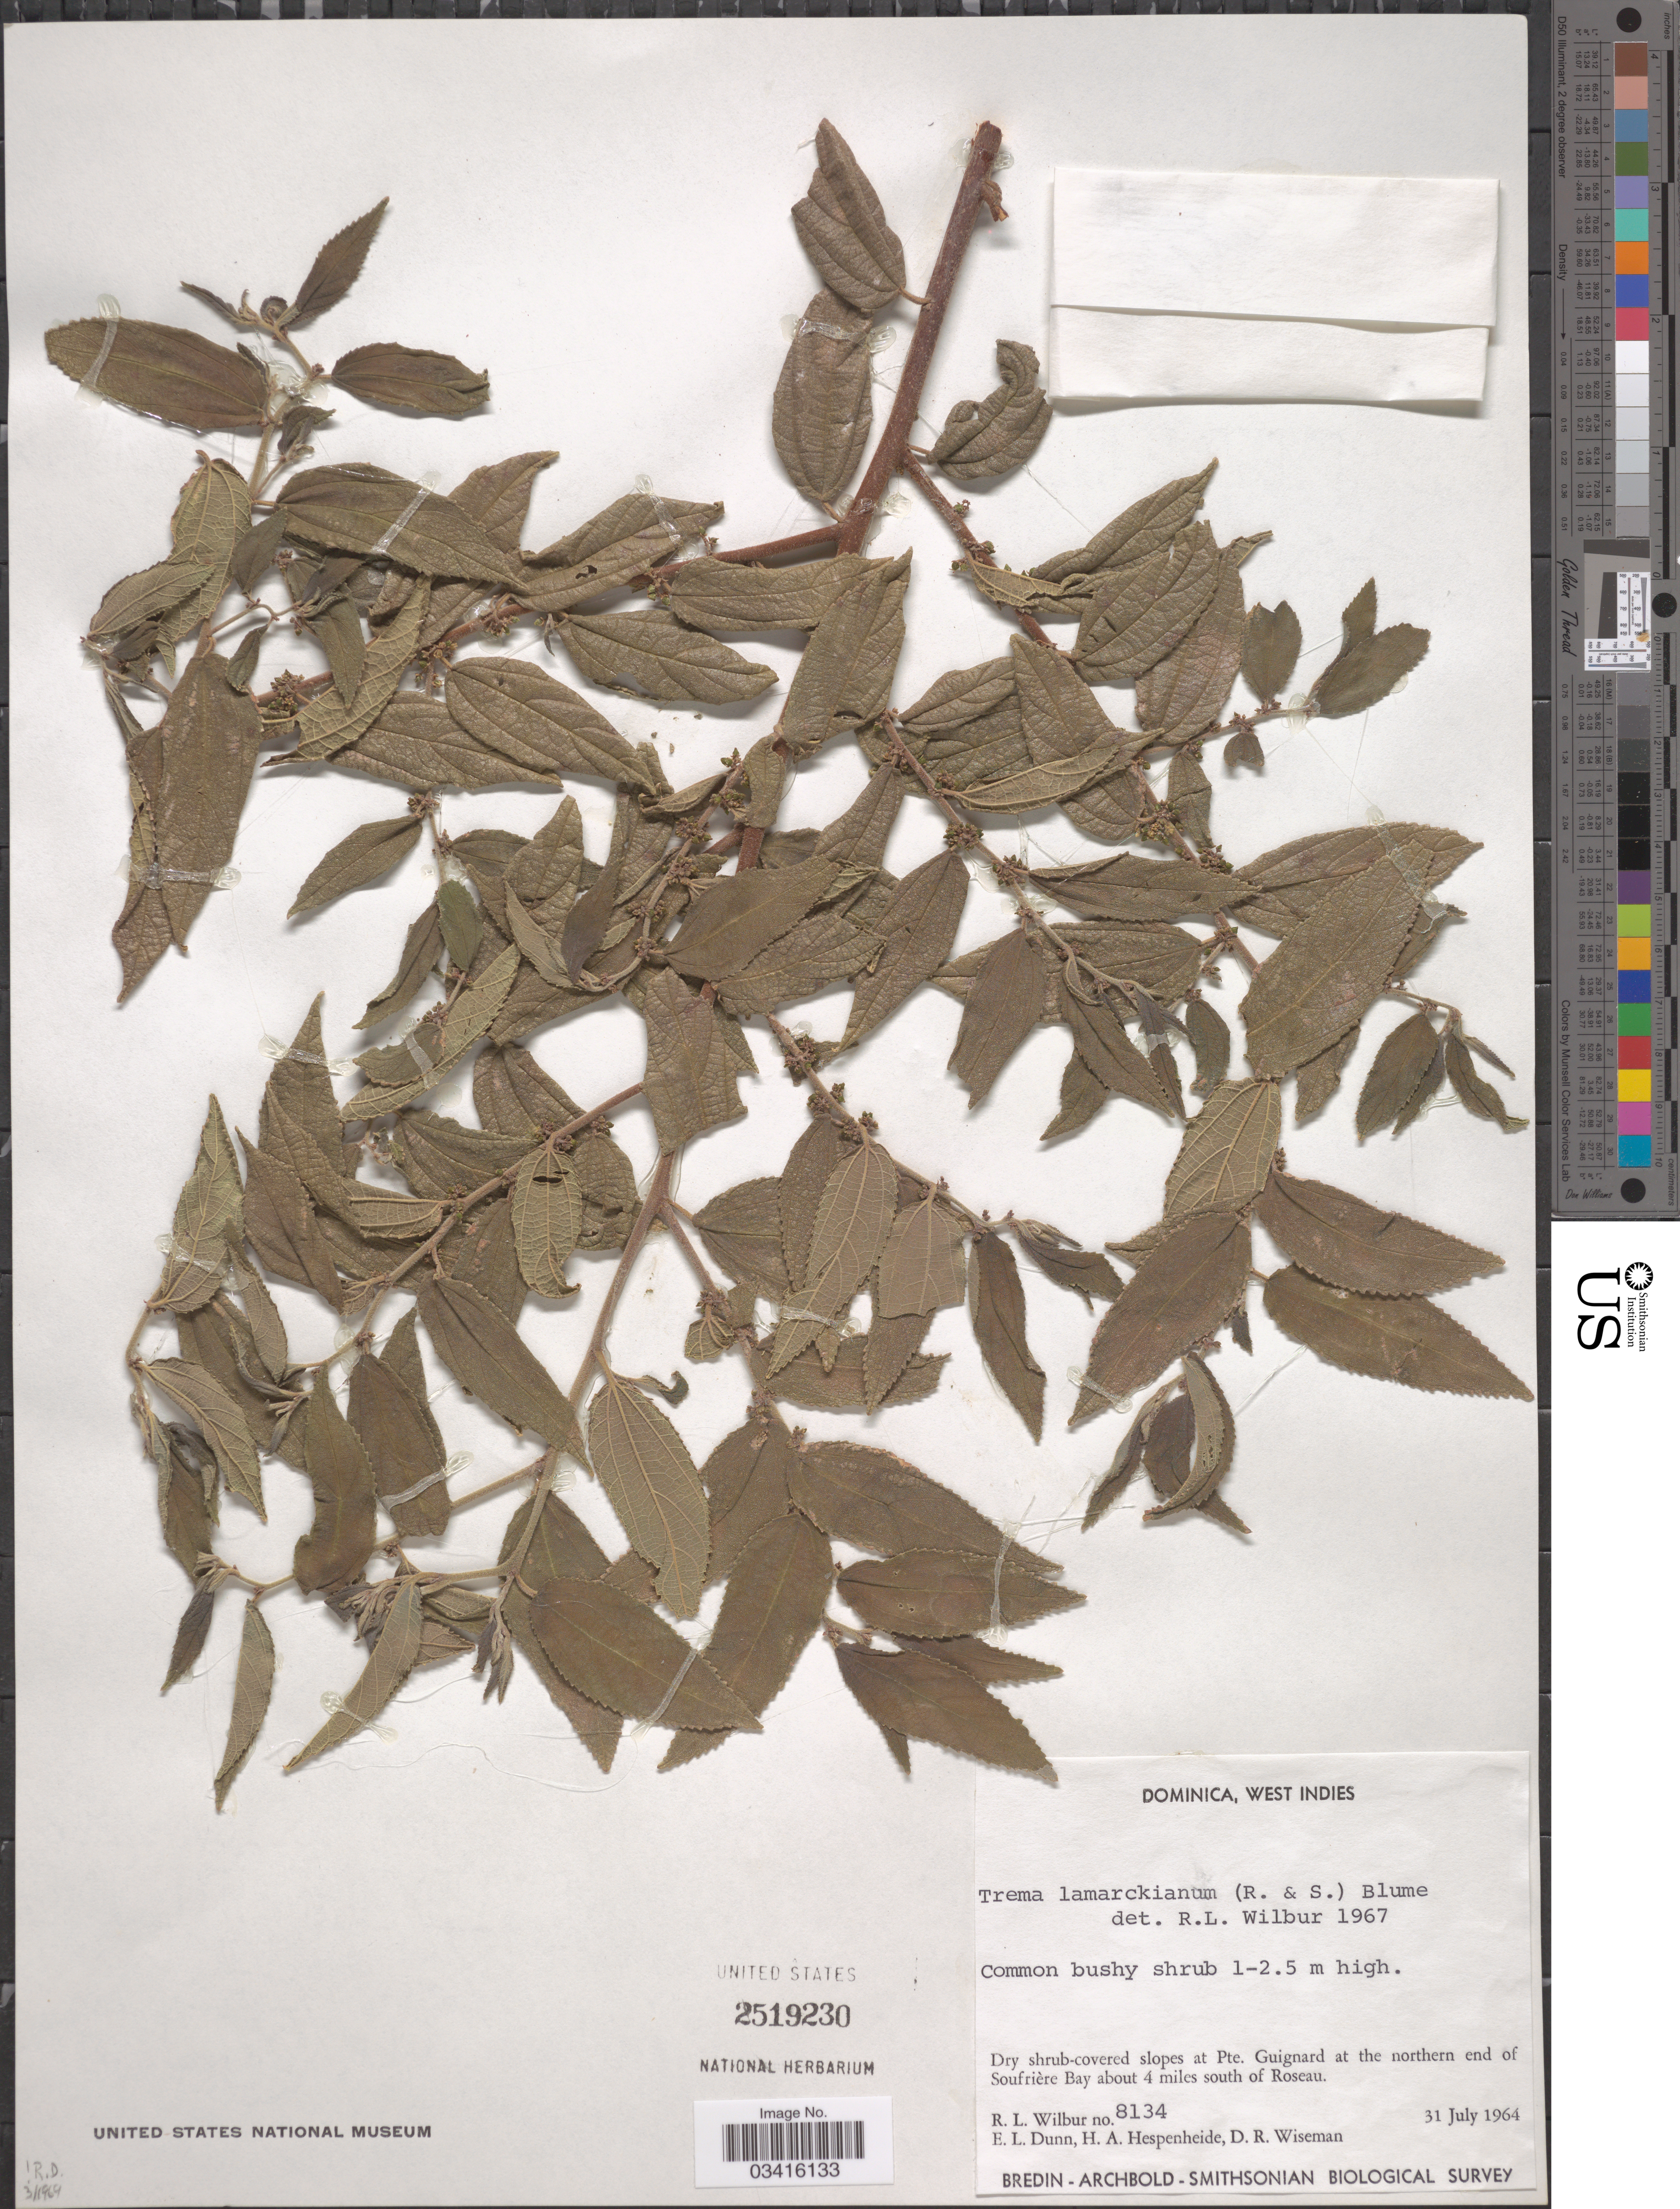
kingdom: Plantae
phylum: Tracheophyta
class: Magnoliopsida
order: Rosales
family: Cannabaceae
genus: Trema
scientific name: Trema lamarckianum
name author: (Schult.) Blume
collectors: R. L. Wilbur, E. Dunn, H. A. Hespenheide & D. R. Wiseman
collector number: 8134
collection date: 1964-07-31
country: Dominica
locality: Slopes at Pte. Guignard at the northern end of Soufrière Bay about 4 miles south of Roseau.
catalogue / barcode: US 2519230